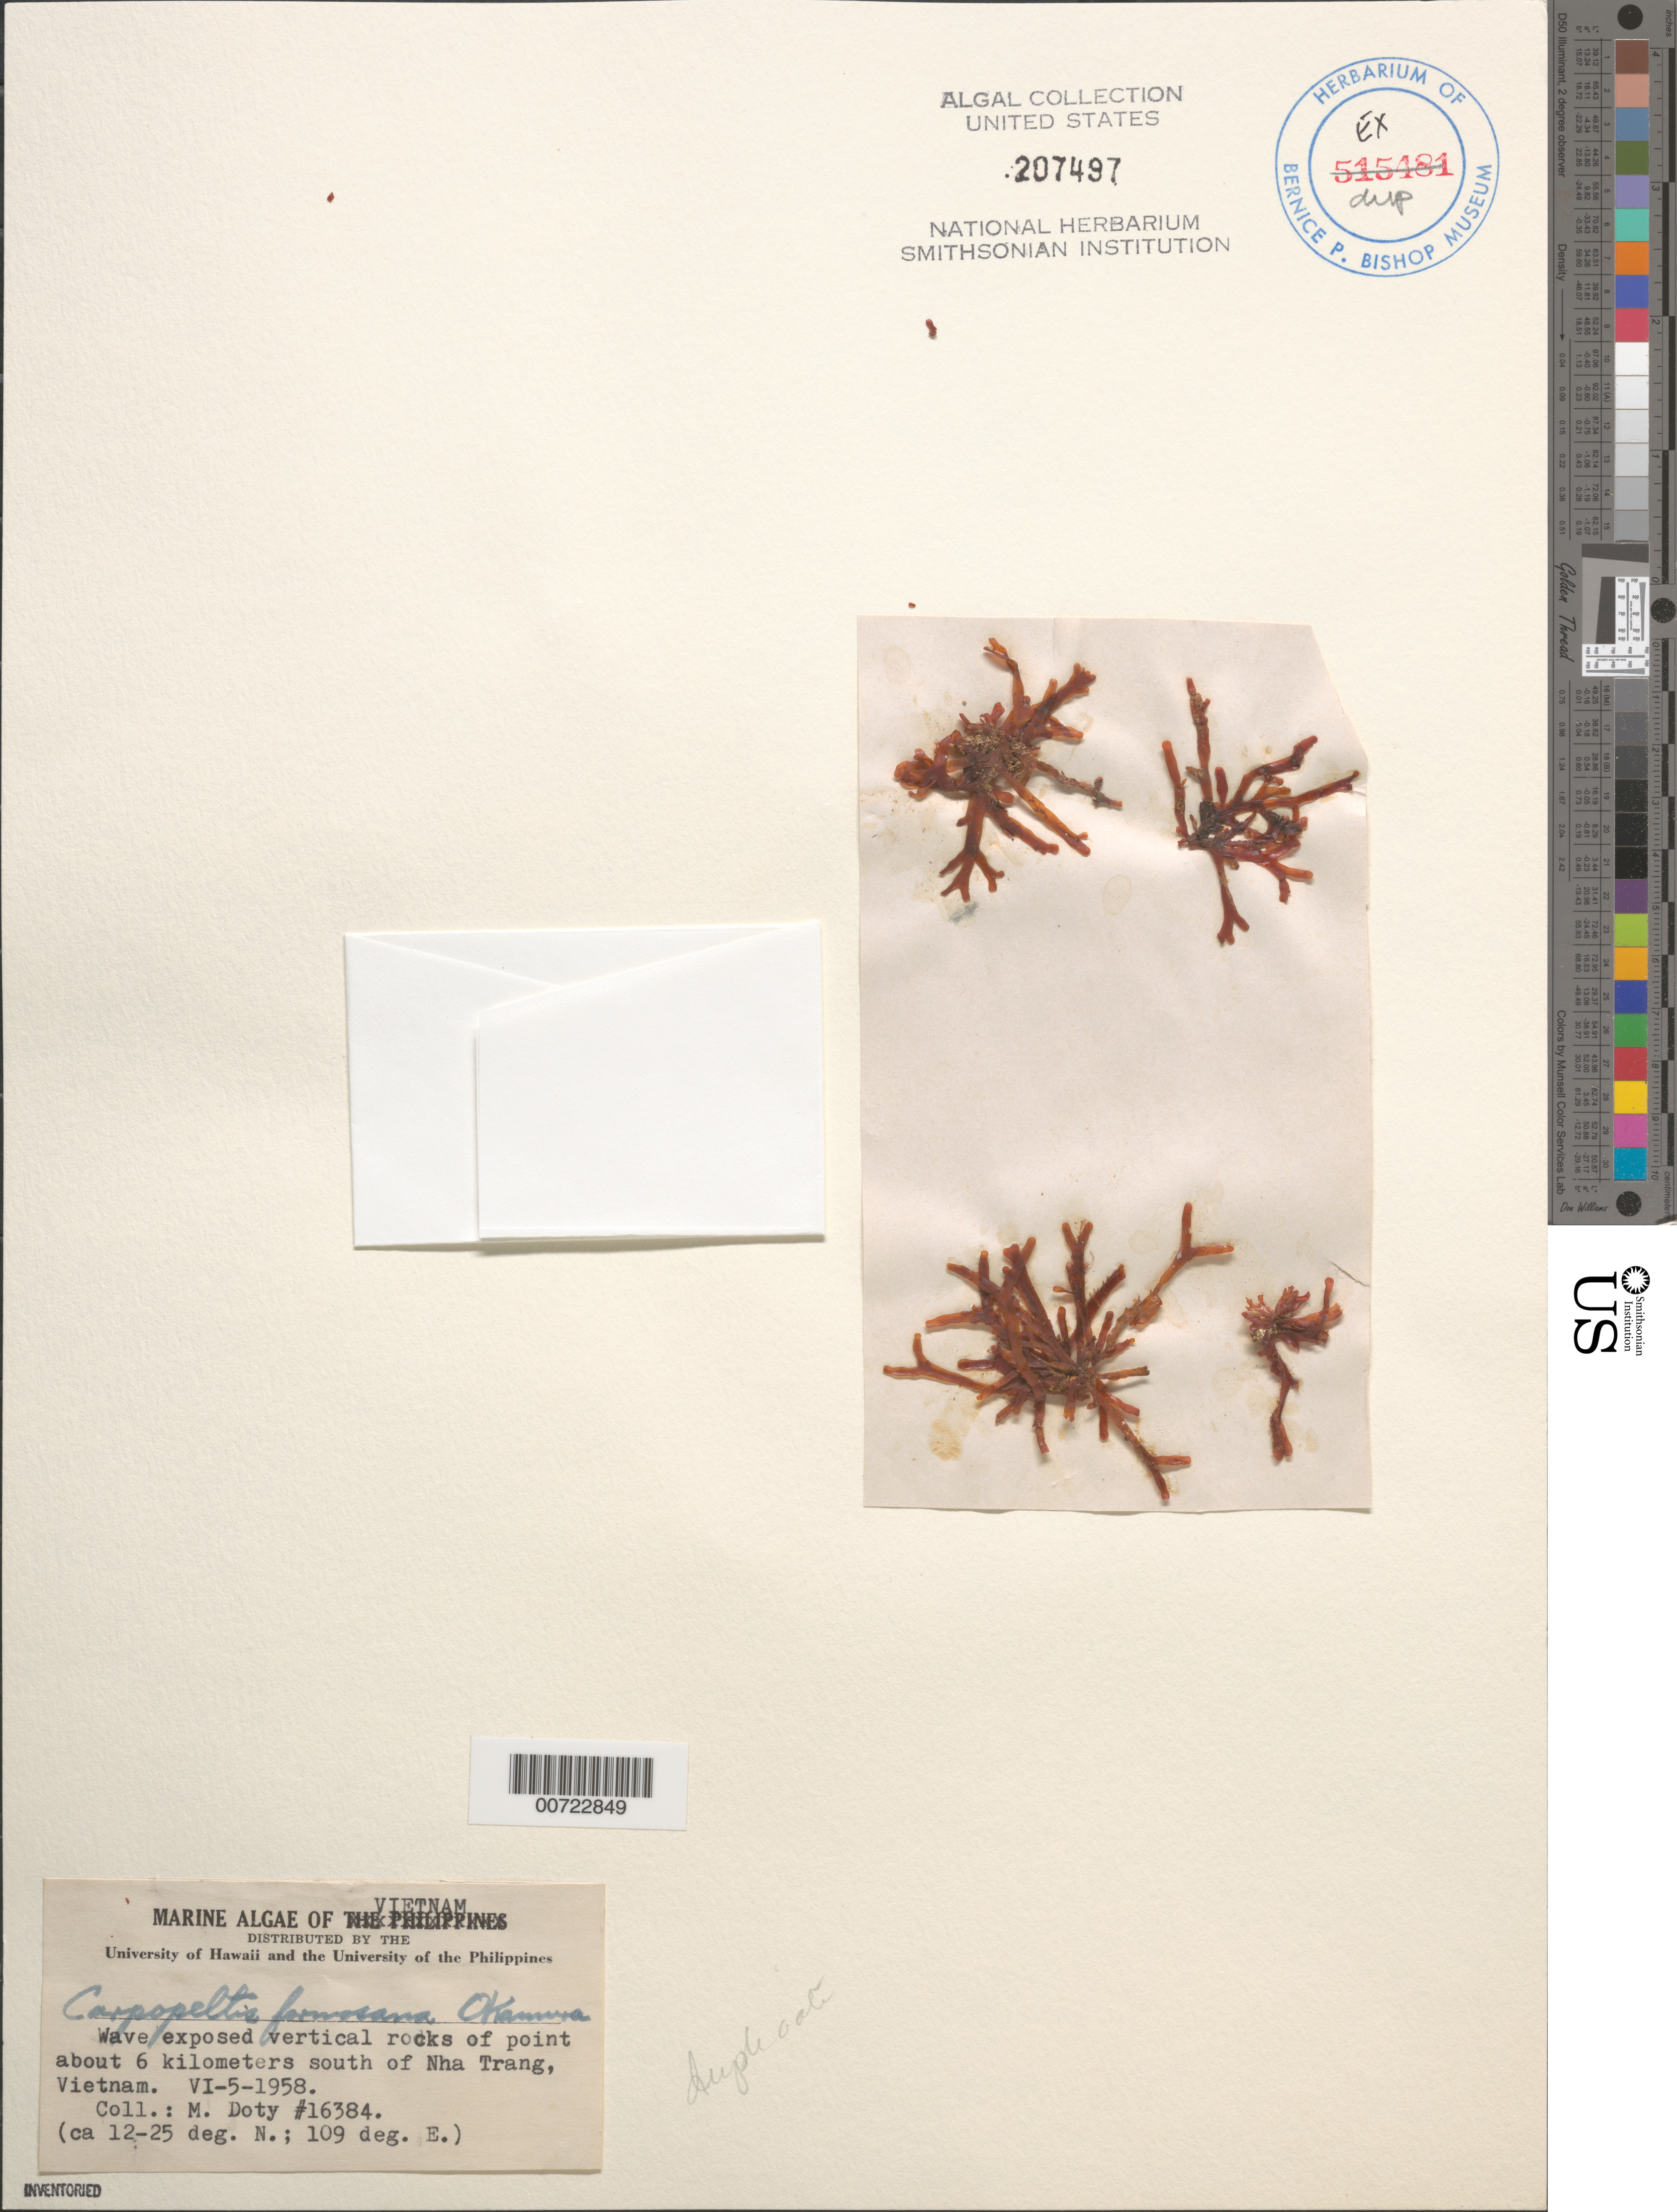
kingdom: Plantae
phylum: Rhodophyta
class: Florideophyceae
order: Halymeniales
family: Halymeniaceae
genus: Yonagunia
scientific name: Yonagunia formosana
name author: (Okamura) Kawaguchi & Masuda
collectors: M. S. Doty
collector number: MSD 16384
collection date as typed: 05 Jun 1958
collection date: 1958-06-05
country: Vietnam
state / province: Phu Khan Province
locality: Point ca. 6 km south of Nhatrang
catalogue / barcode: US 207497